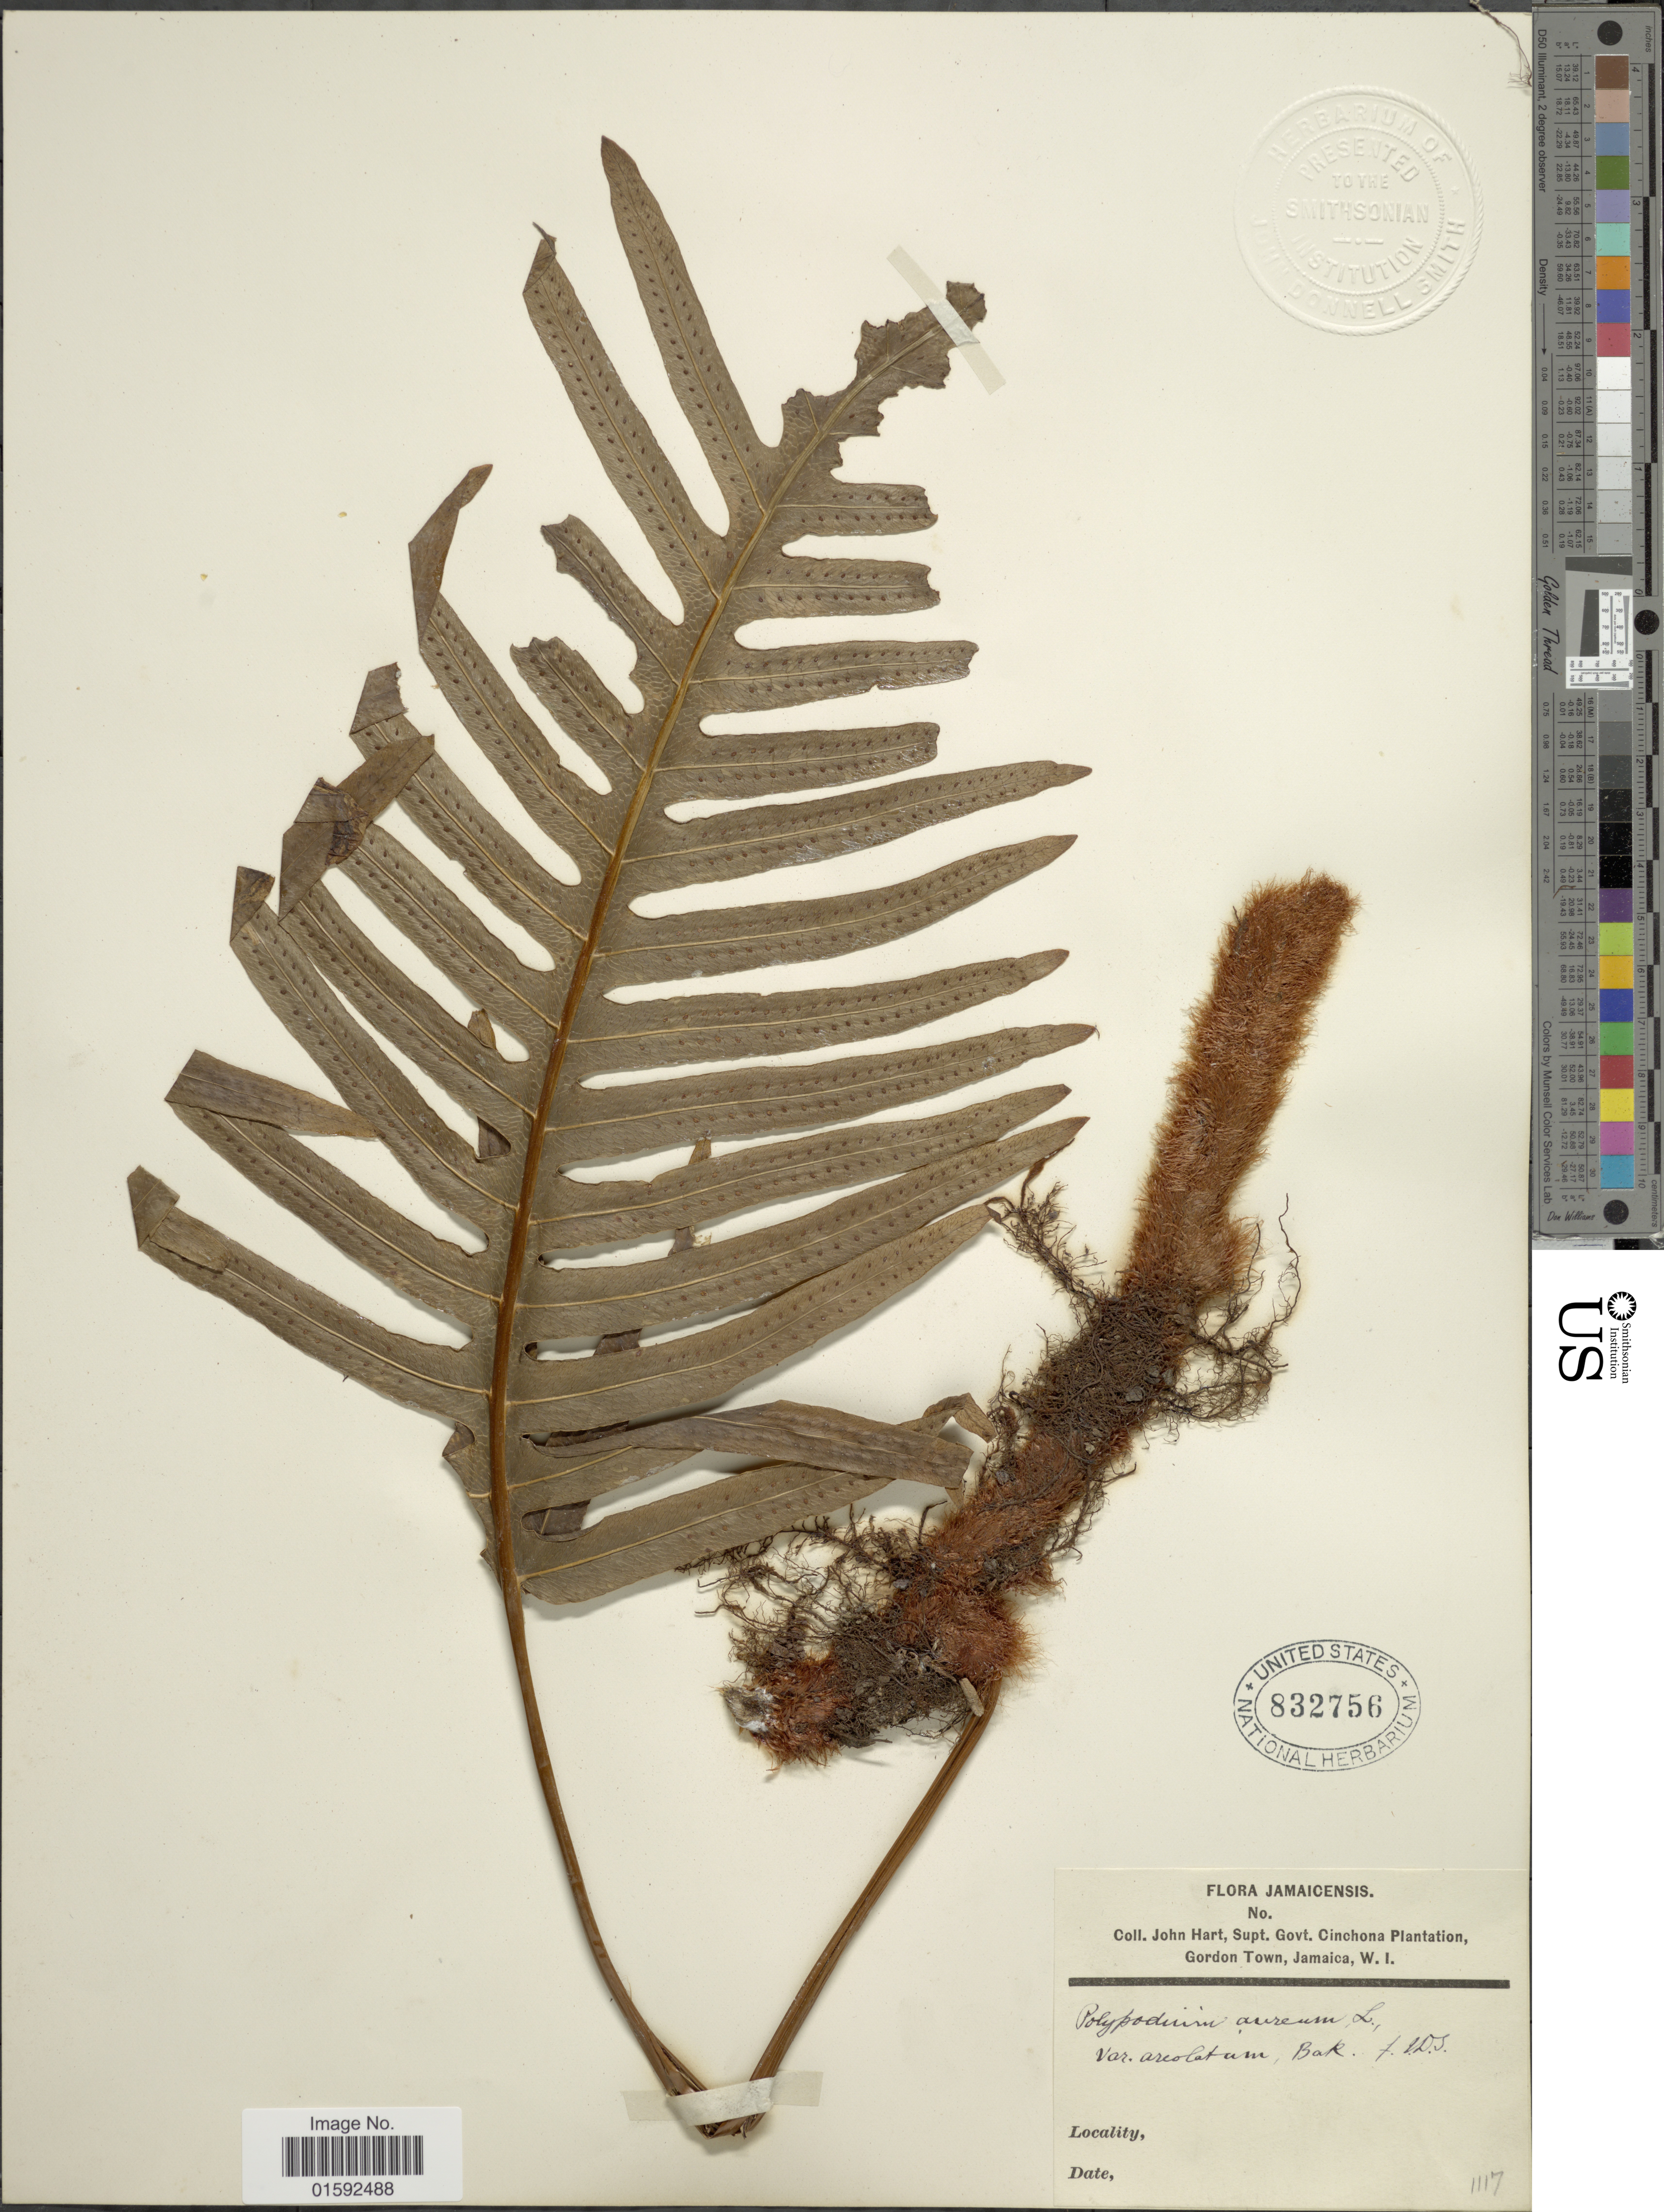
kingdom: Plantae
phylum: Tracheophyta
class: Polypodiopsida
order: Polypodiales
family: Polypodiaceae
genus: Phlebodium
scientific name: Phlebodium pseudoaureum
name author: (Cav.) Lellinger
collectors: J. H. Hart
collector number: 1117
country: Jamaica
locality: Jamaicensis.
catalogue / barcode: US 832756